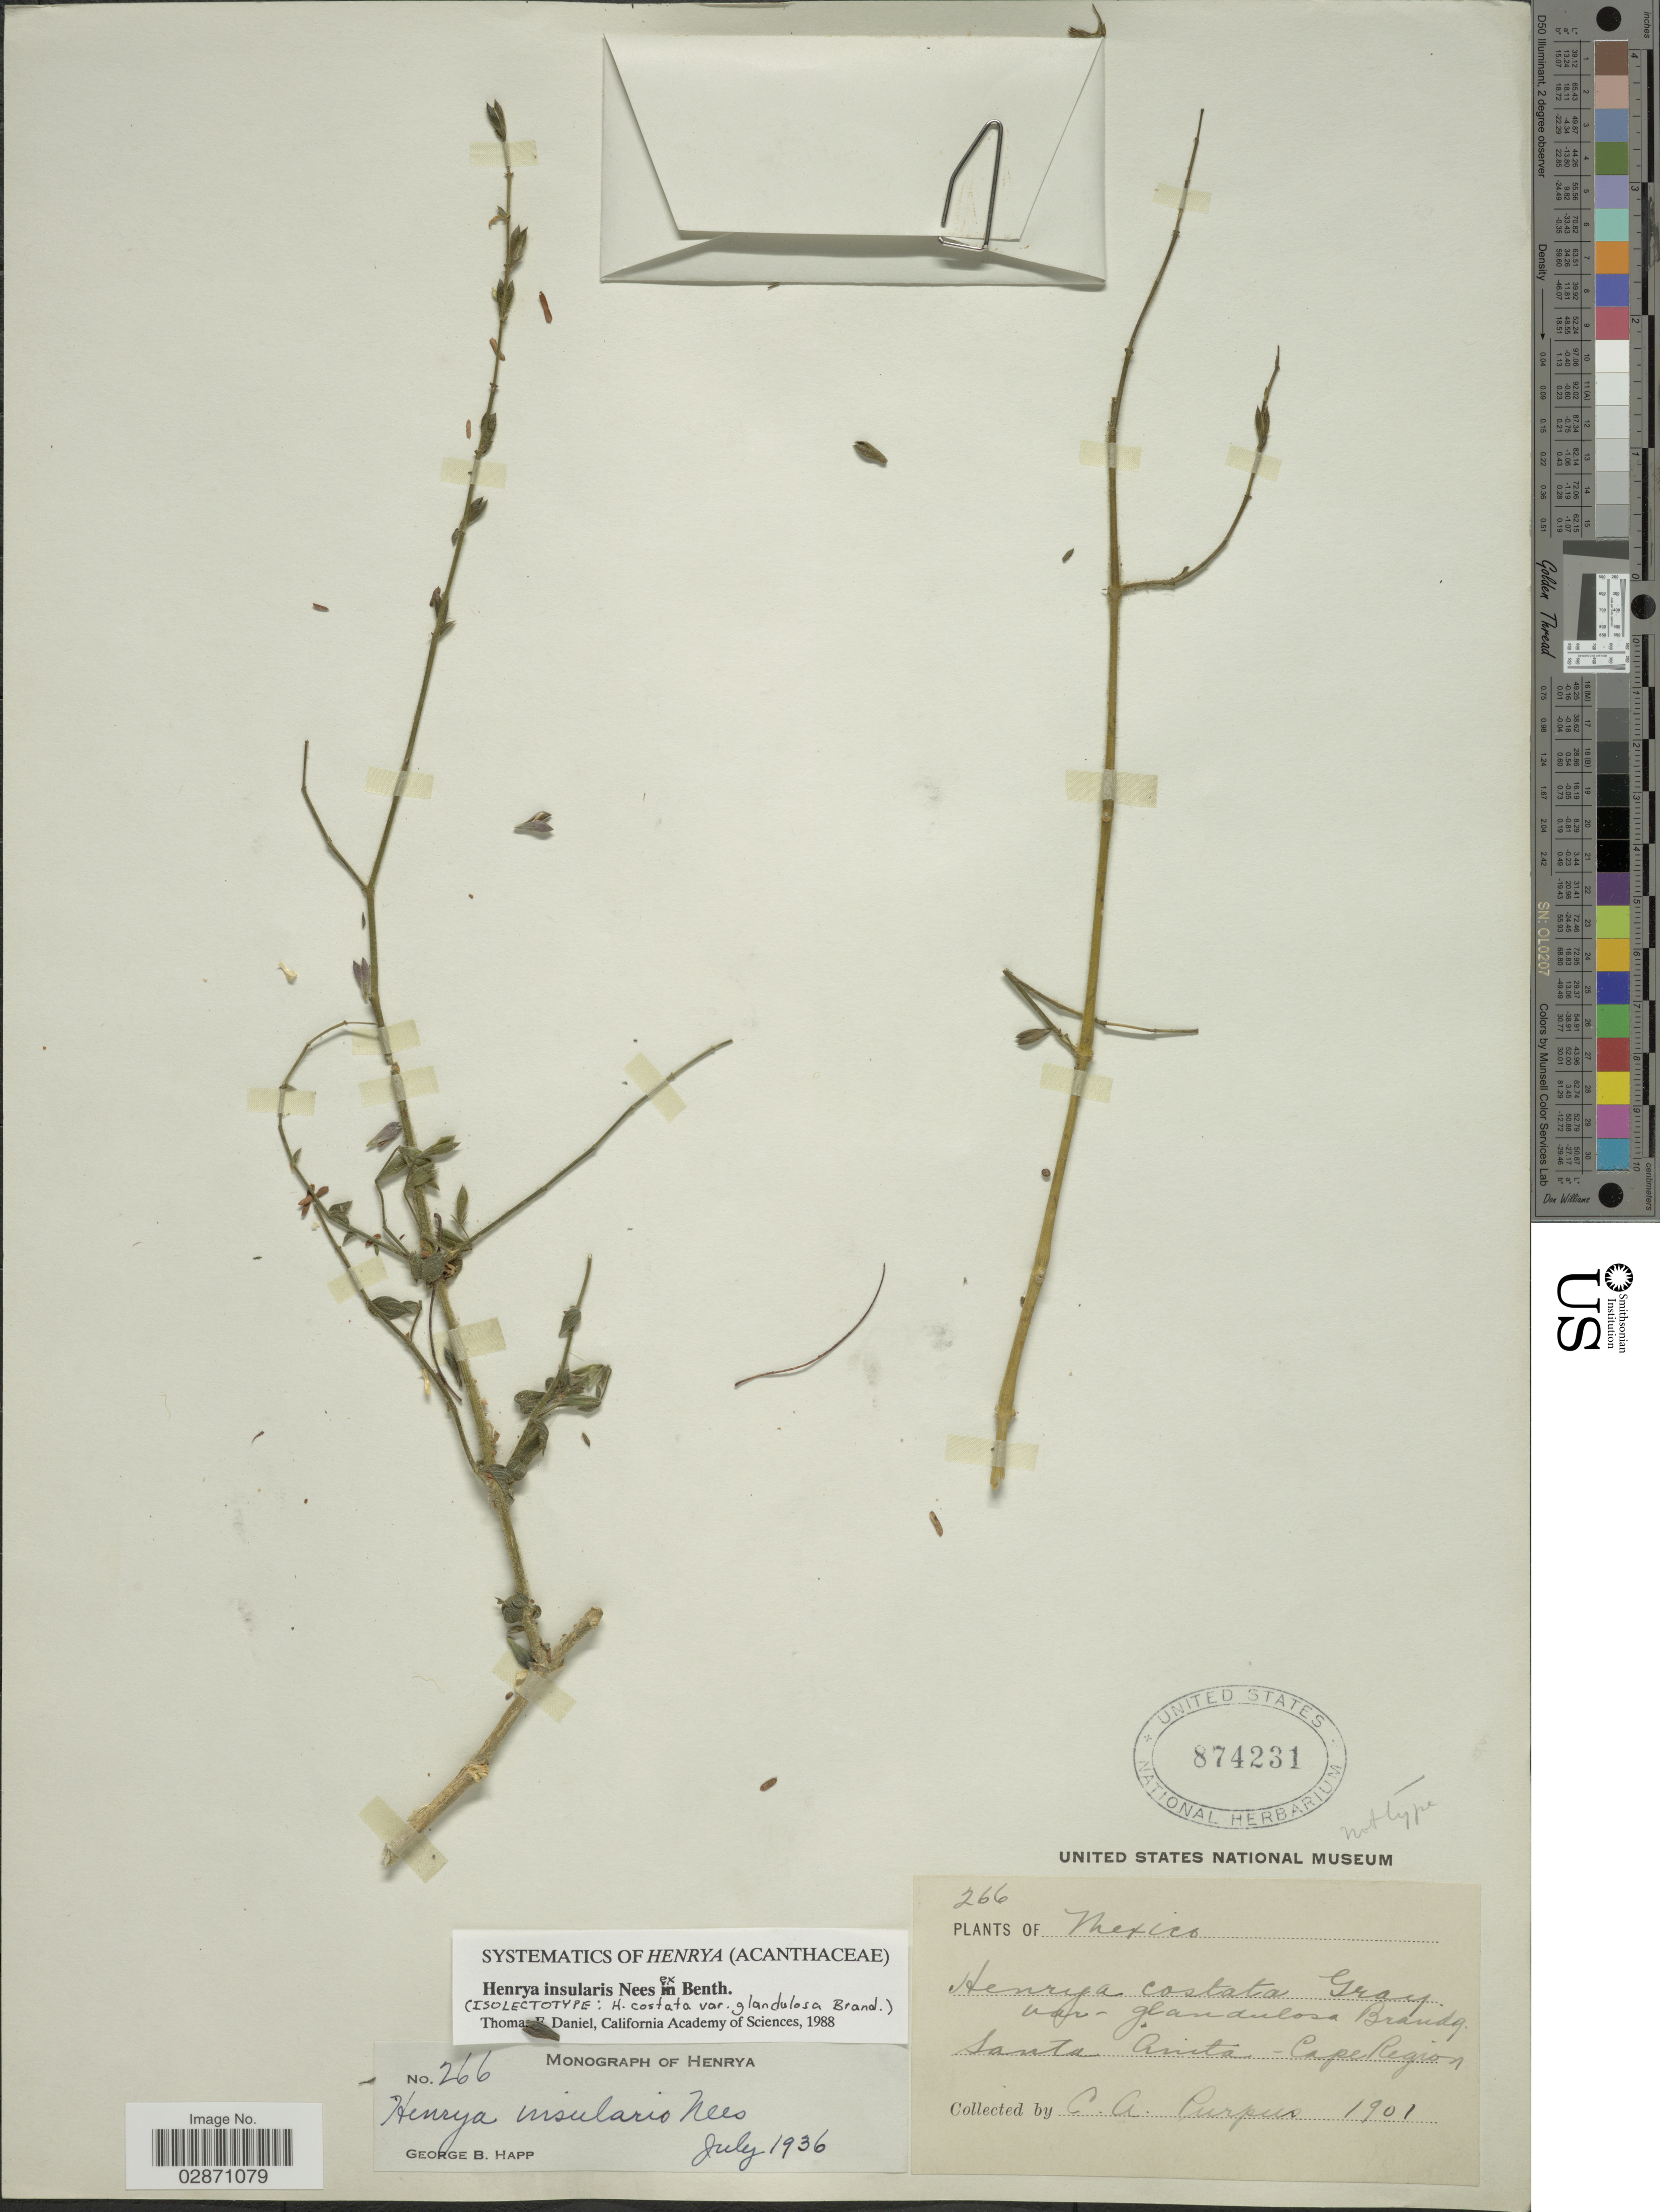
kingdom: Plantae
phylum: Tracheophyta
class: Magnoliopsida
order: Lamiales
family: Acanthaceae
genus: Henrya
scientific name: Henrya insularis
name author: Nees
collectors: C. A. Purpus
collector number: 266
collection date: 1901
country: Mexico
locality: Santa Anita - Cape Region.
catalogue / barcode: US 874231